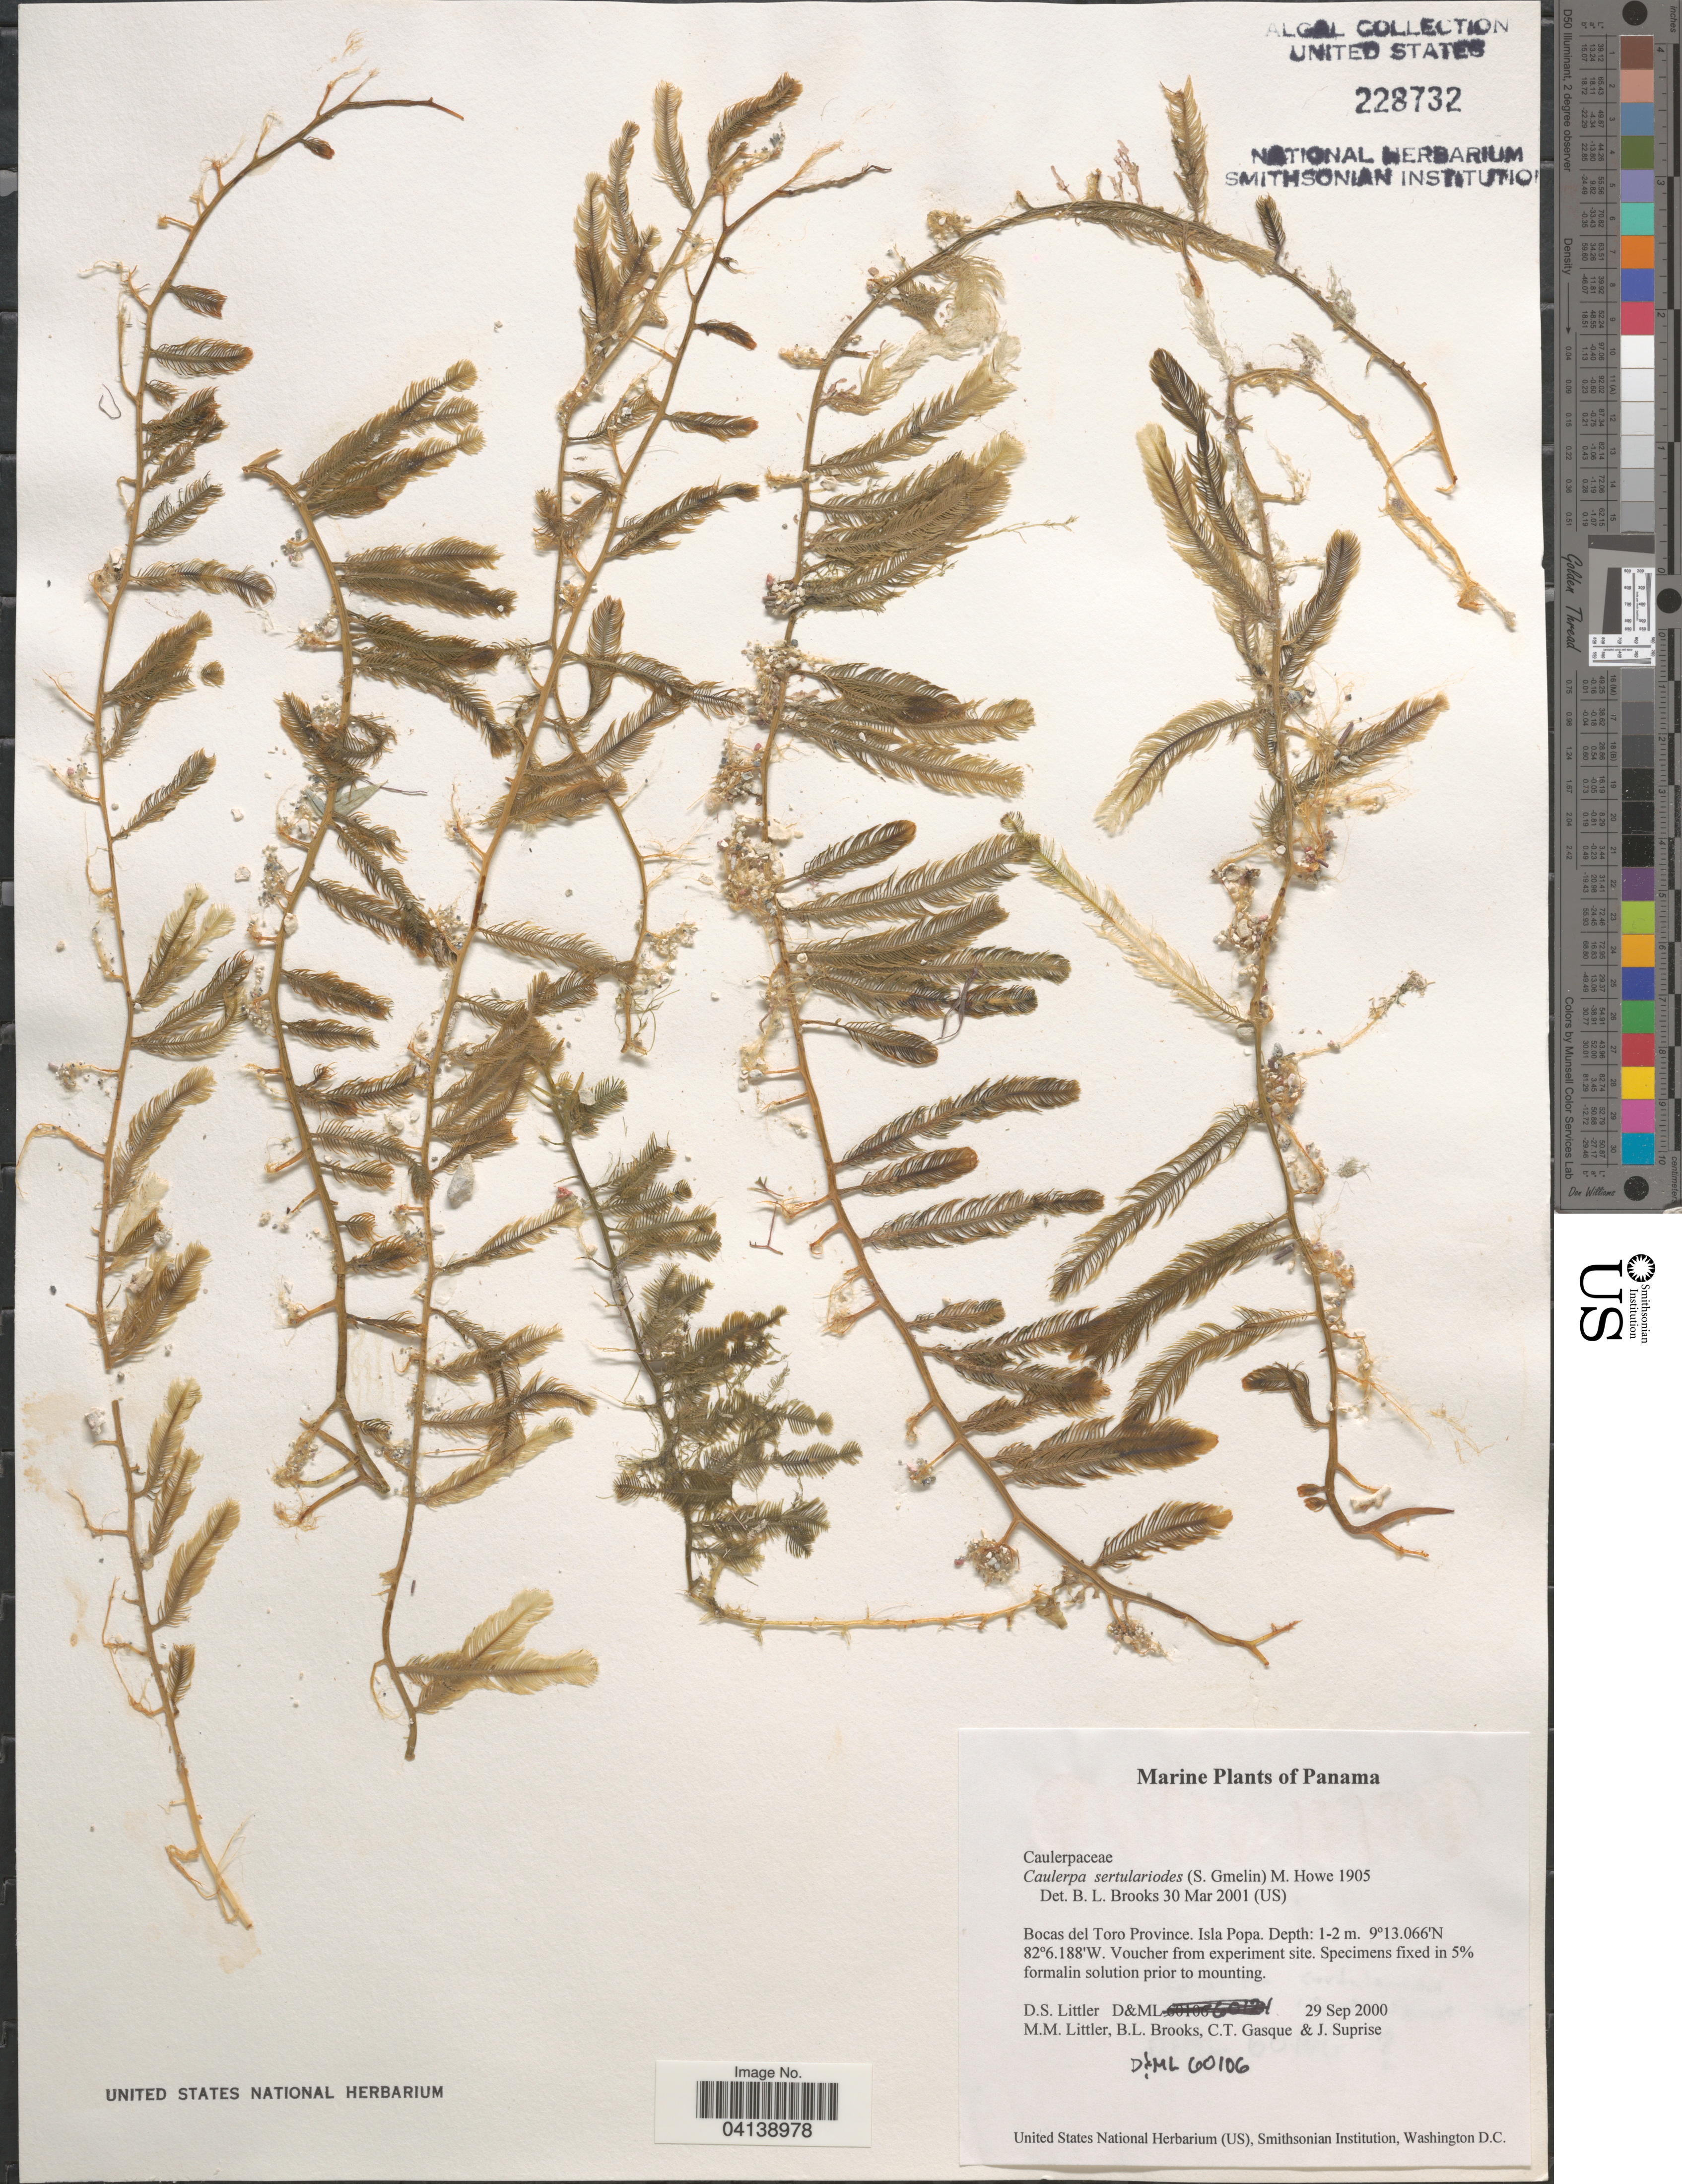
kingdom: Plantae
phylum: Chlorophyta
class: Ulvophyceae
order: Bryopsidales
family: Caulerpaceae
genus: Caulerpa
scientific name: Caulerpa sertularioides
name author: (S.G. Gmel.) M. Howe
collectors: D. S. Littler, B. Brooks, C. Gasque & J. Suprise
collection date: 2000-09-29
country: Panama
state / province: Bocas del Toro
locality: Isla Popa.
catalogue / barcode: US 228732